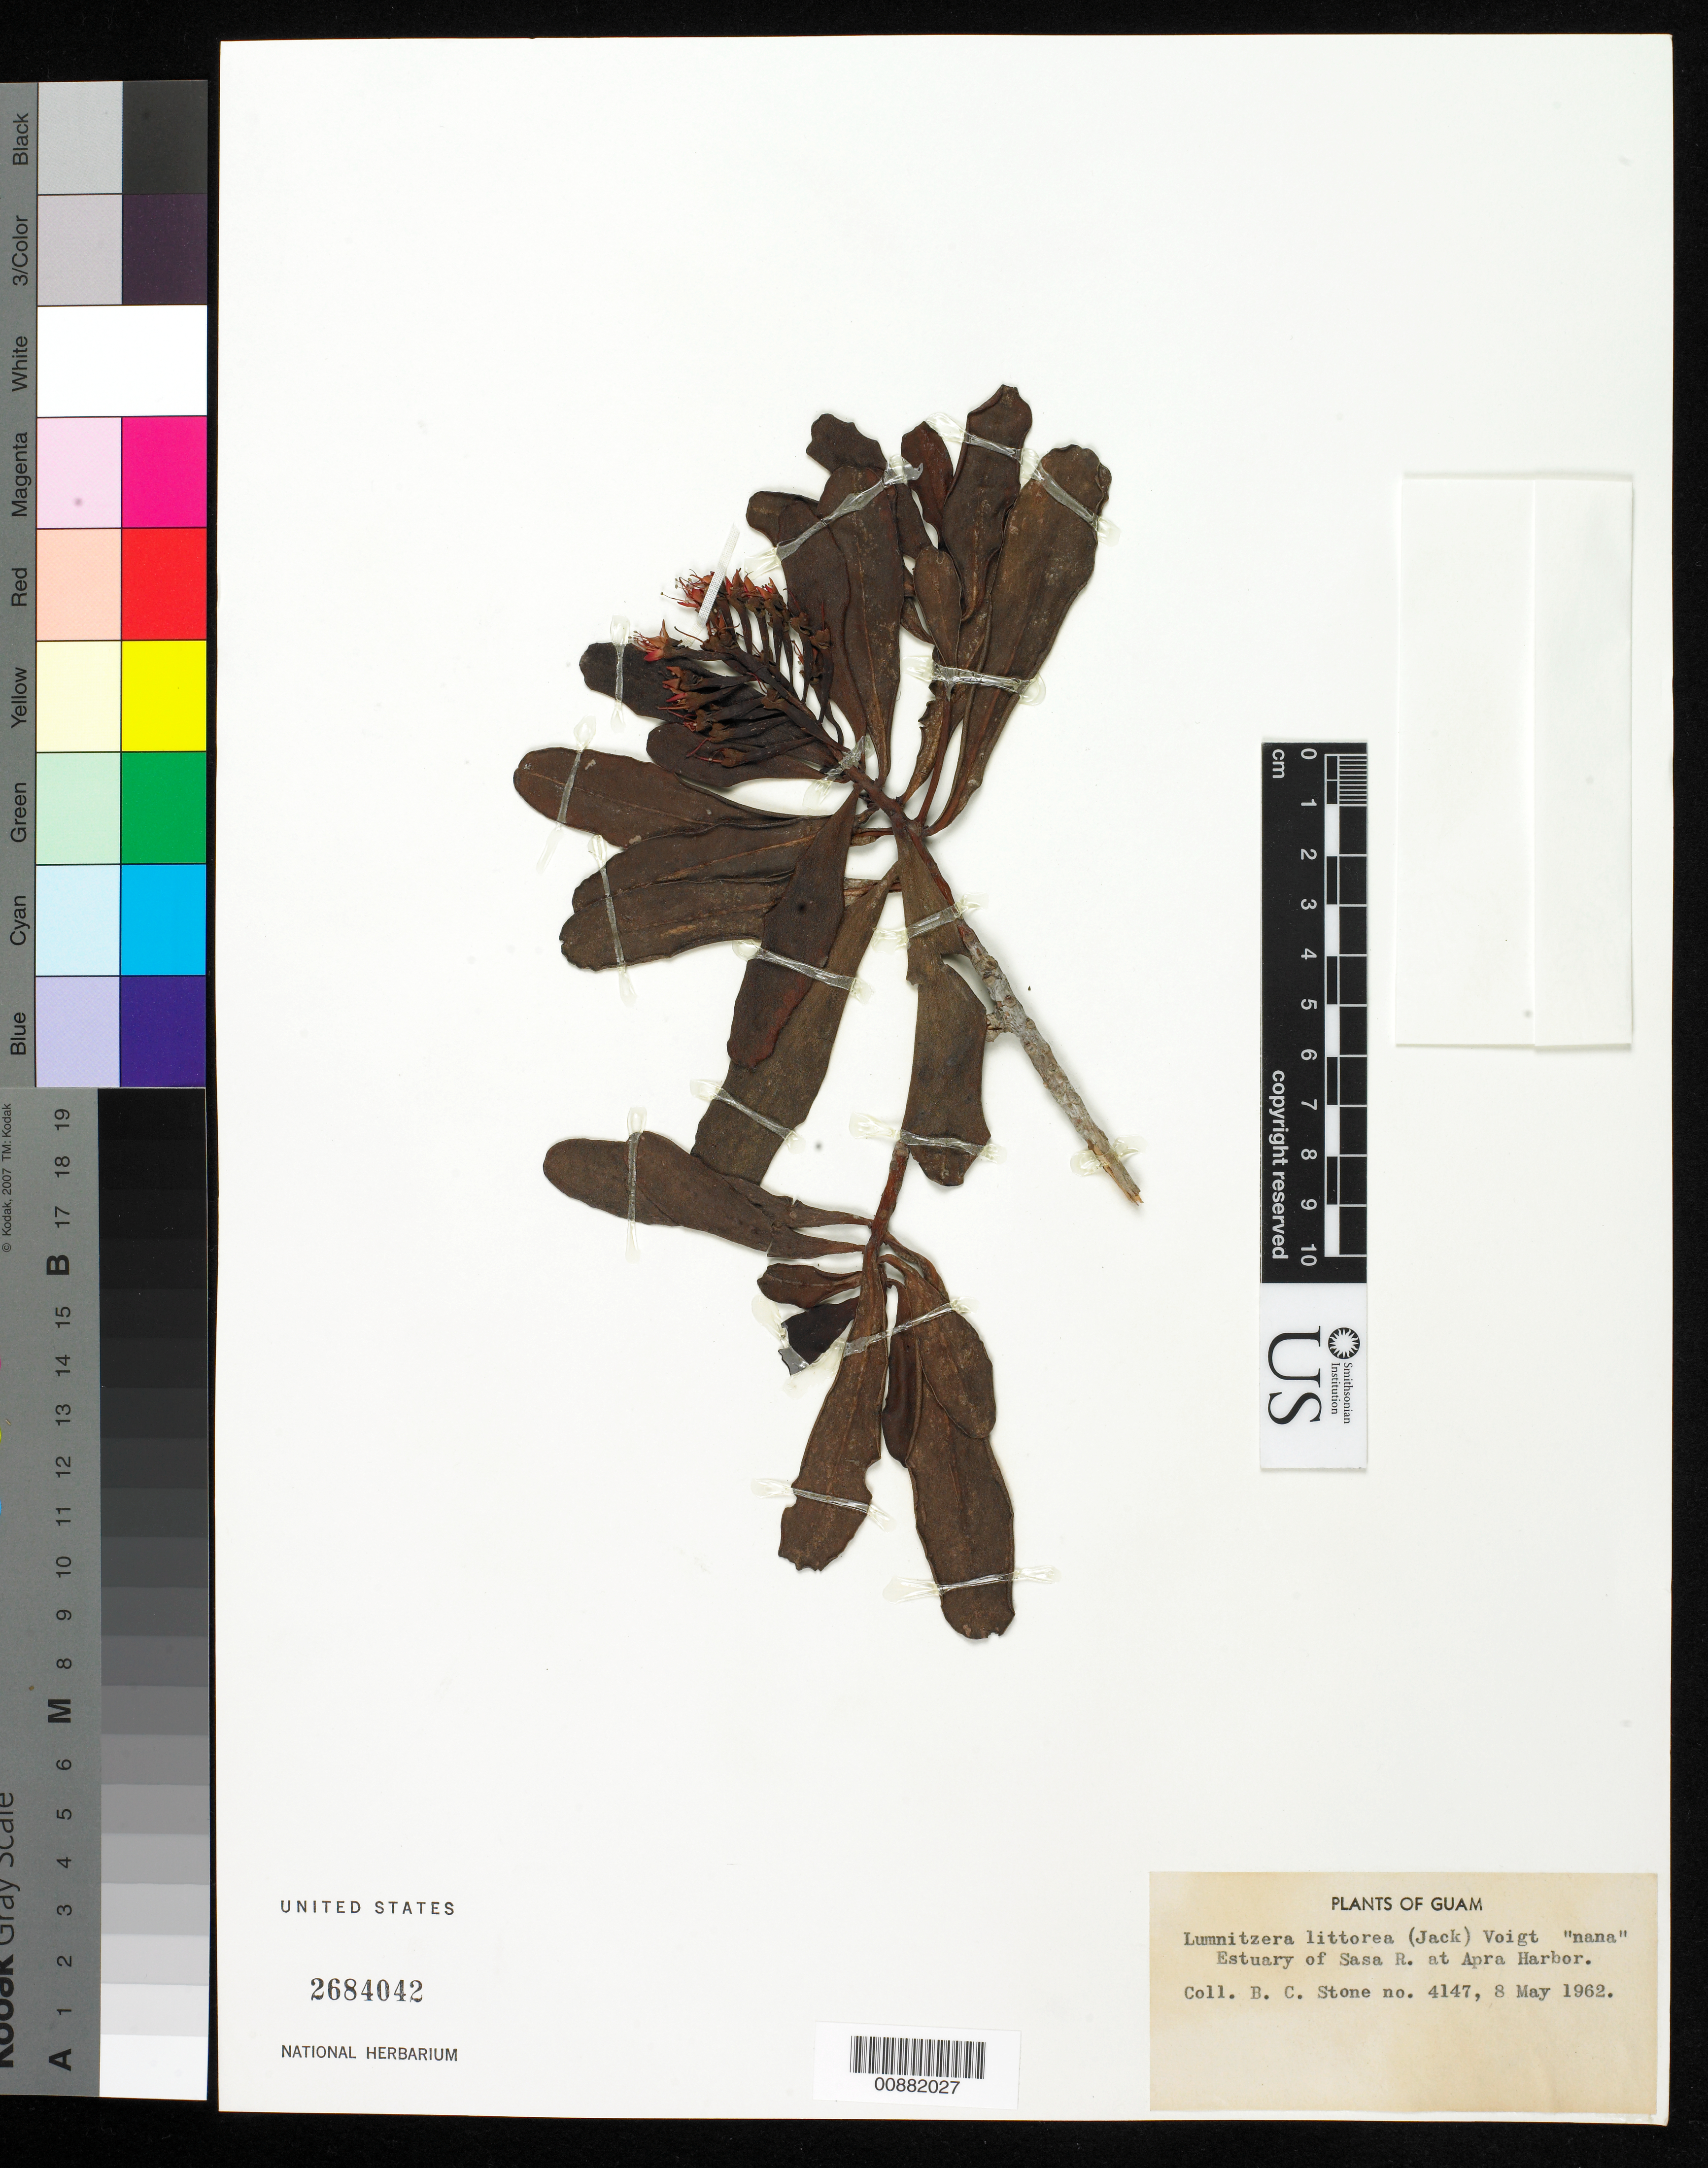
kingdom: Plantae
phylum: Tracheophyta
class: Magnoliopsida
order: Myrtales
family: Combretaceae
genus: Lumnitzera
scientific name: Lumnitzera littorea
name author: (Jack) Voight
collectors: B. C. Stone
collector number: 4147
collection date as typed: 08 May 1962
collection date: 1962-05-08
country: Guam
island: Guam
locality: Estuary of Sasa R. at Apra harbor.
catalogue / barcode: US 2684042